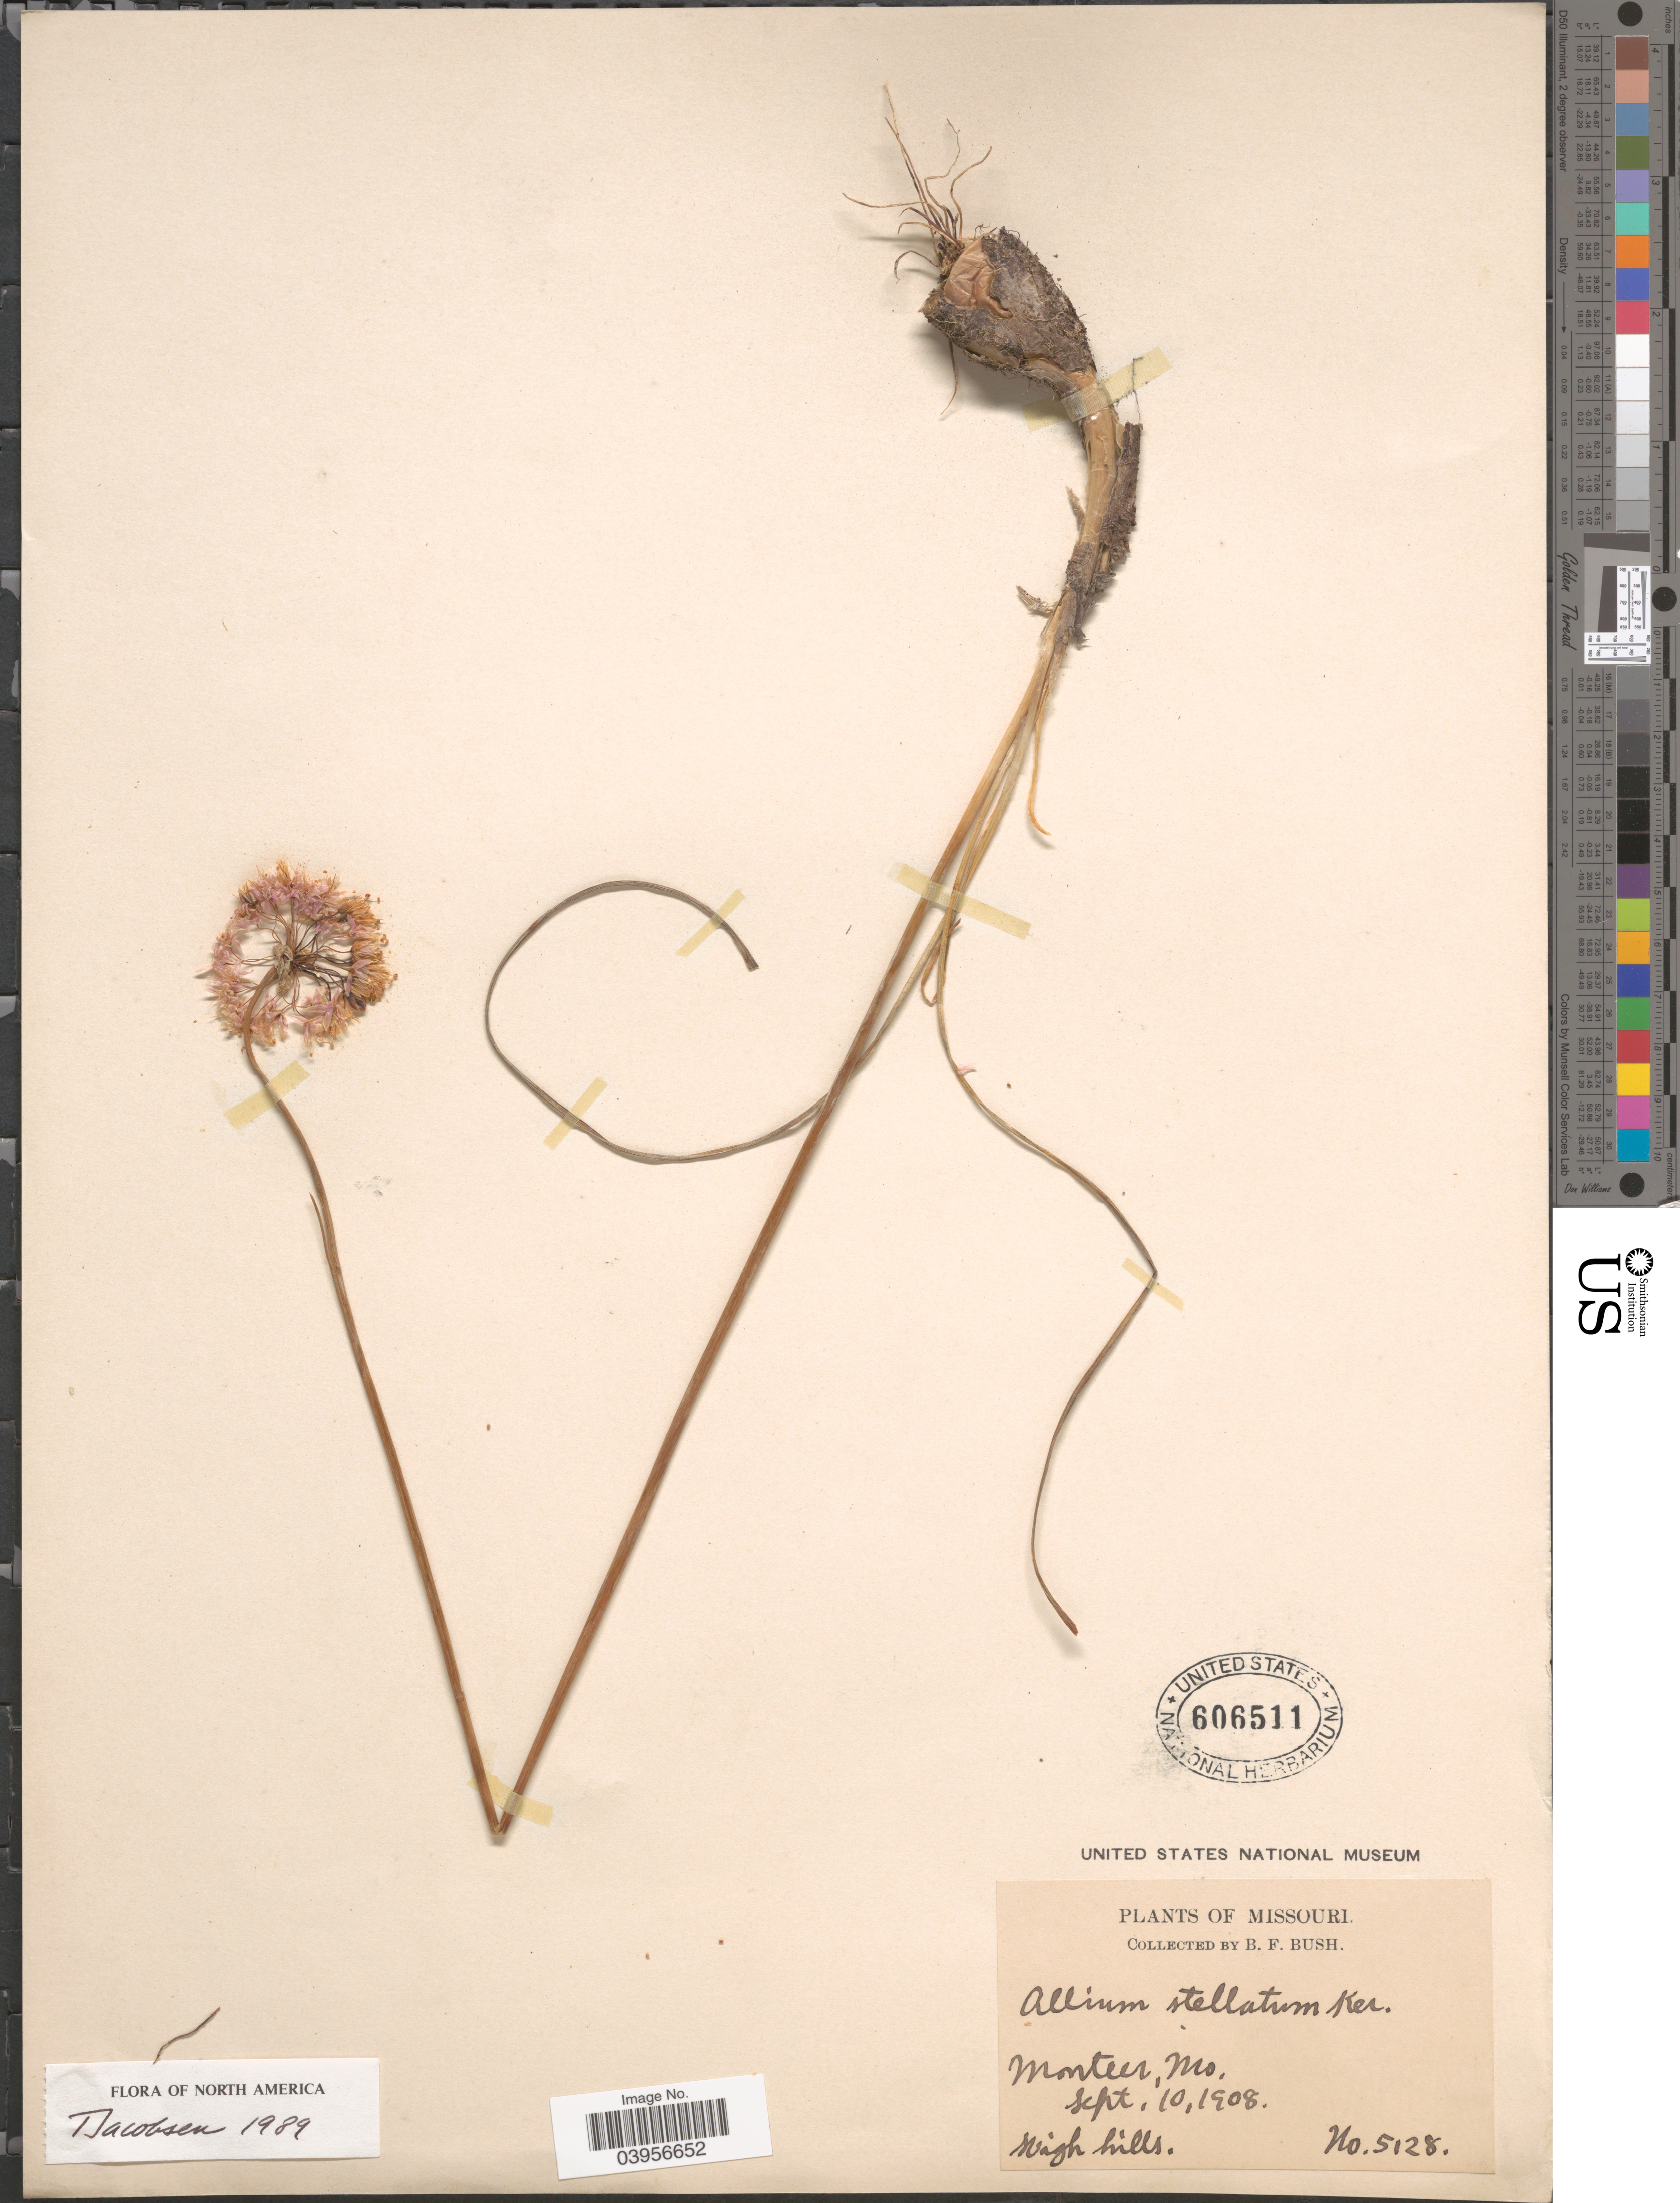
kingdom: Plantae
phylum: Tracheophyta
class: Liliopsida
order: Asparagales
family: Amaryllidaceae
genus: Allium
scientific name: Allium stellatum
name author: Nutt. ex Ker Gawl.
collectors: B. F. Bush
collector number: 5128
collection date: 1908-09-10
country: United States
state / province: Missouri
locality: Montier. High hills.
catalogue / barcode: US 606511